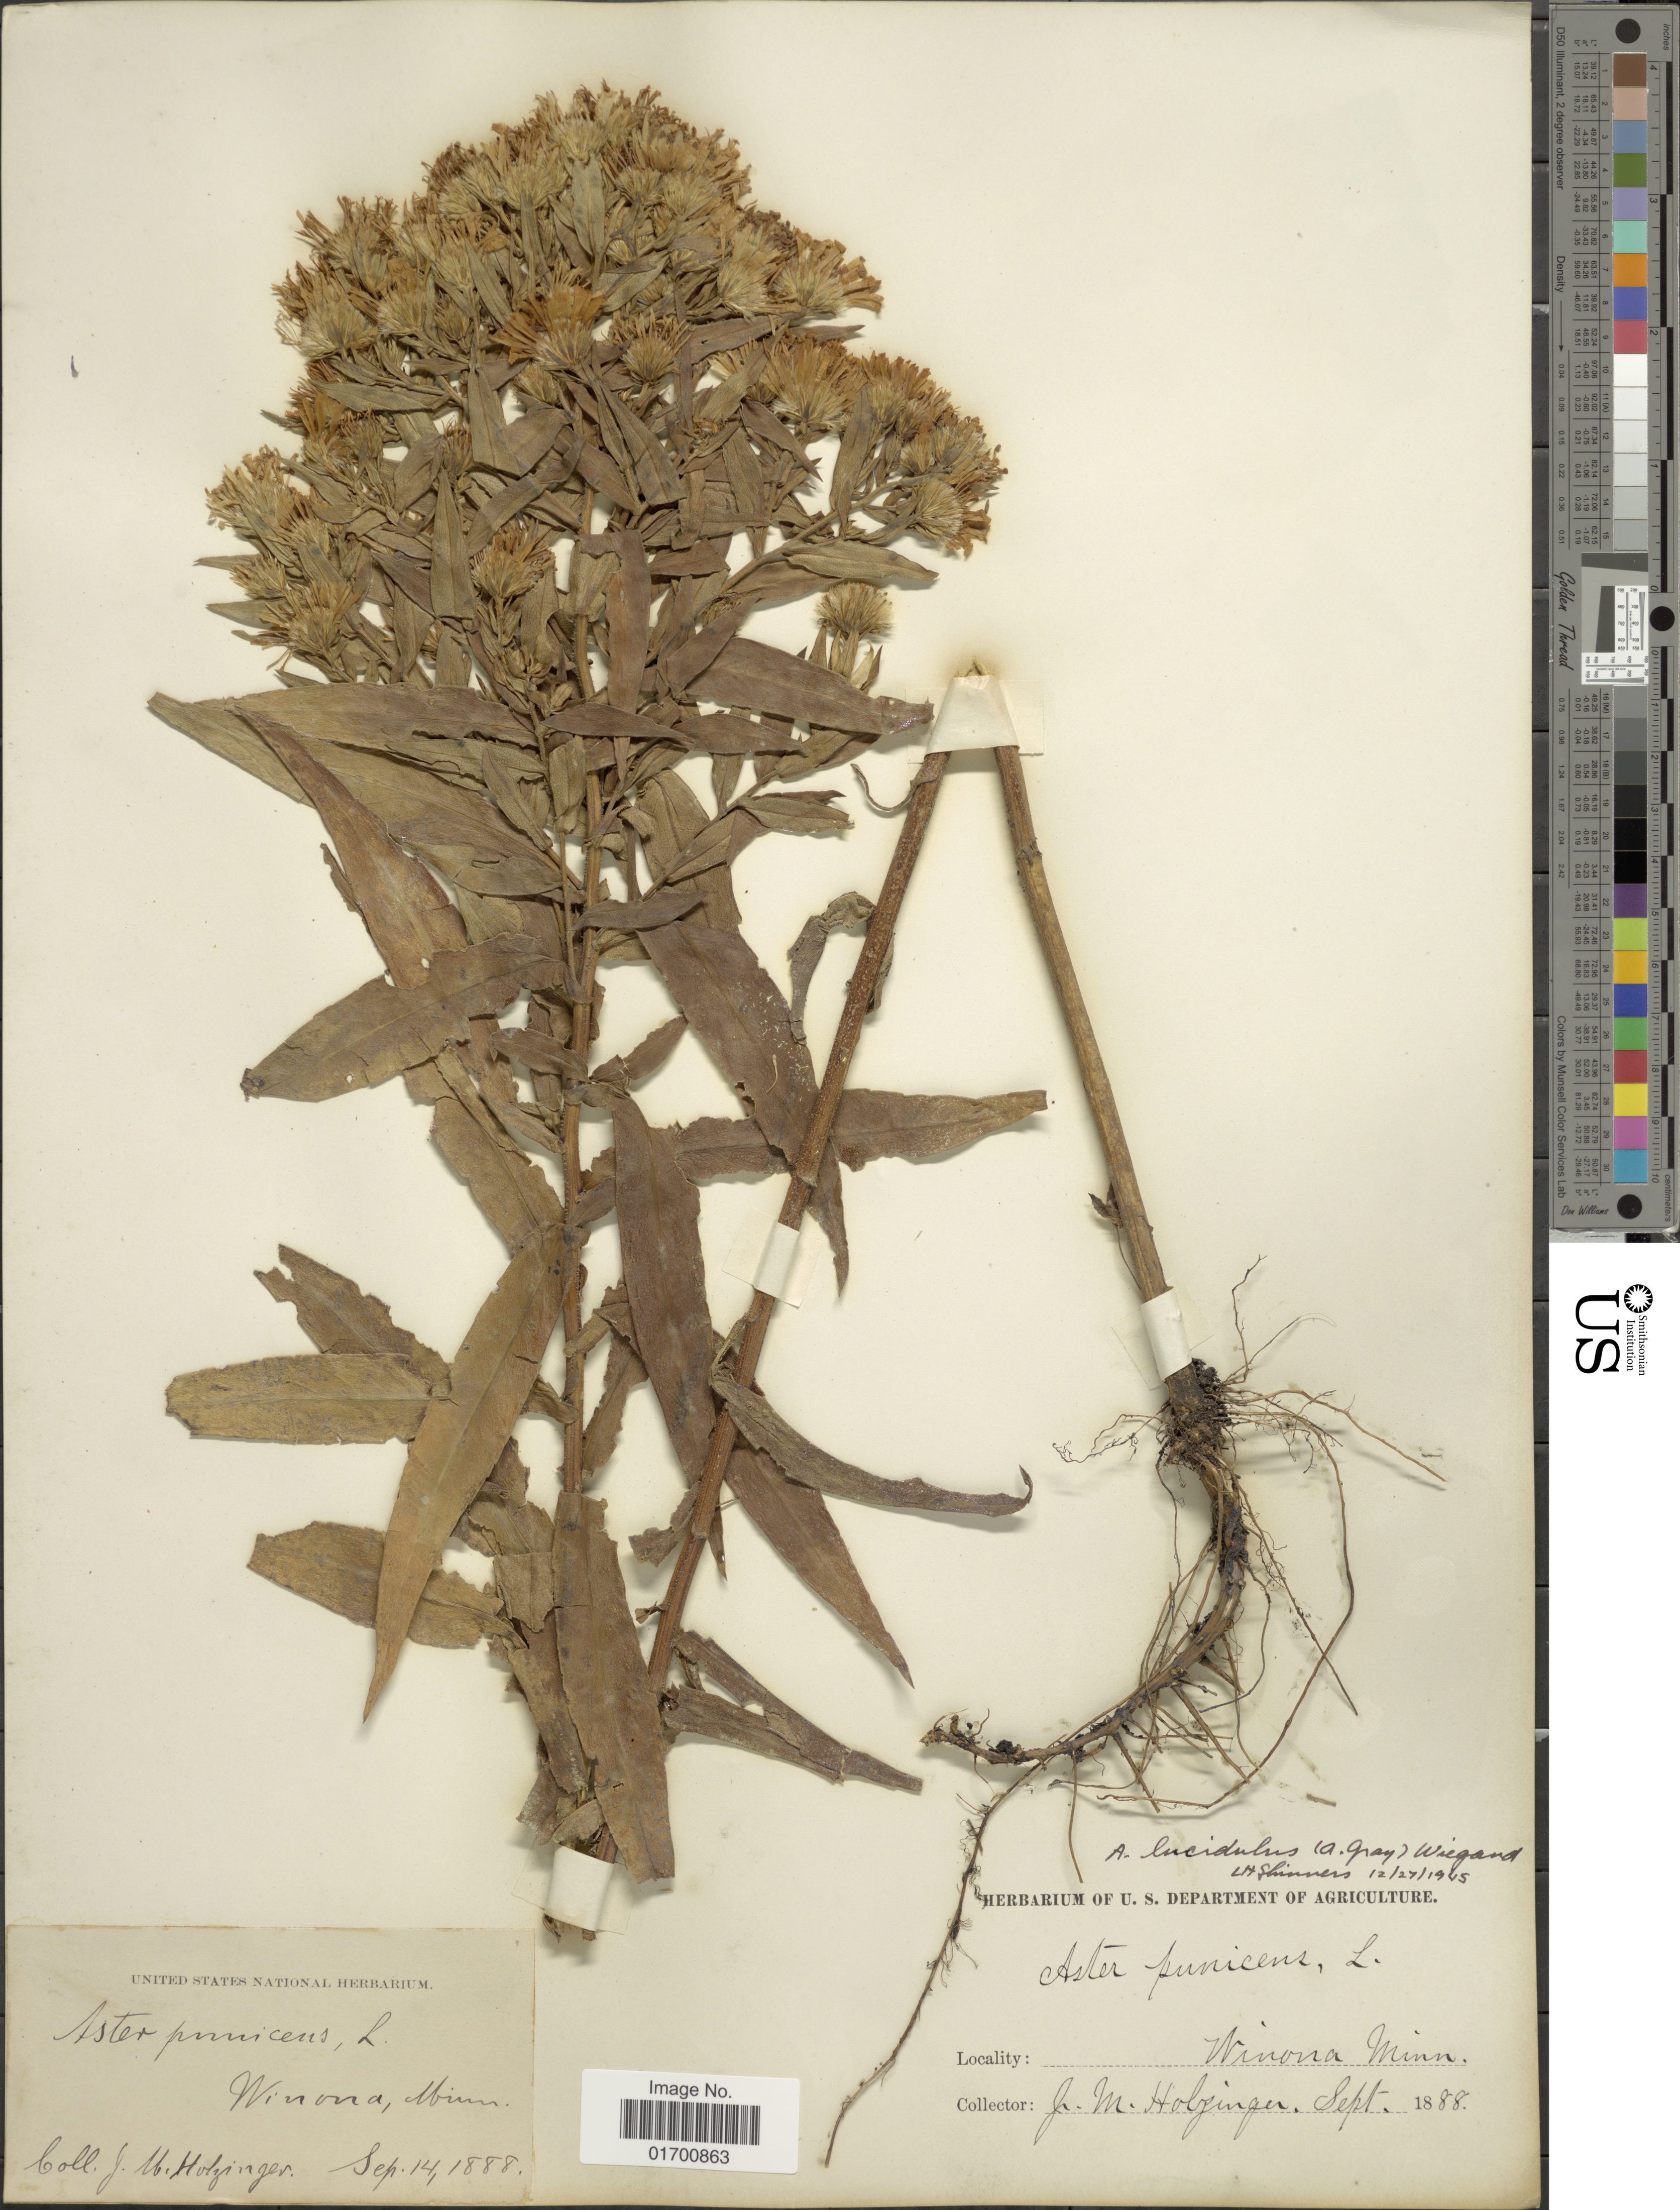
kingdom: Plantae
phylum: Tracheophyta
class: Magnoliopsida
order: Asterales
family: Asteraceae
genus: Symphyotrichum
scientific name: Symphyotrichum firmum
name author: (Nees) G.L. Nesom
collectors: J. M. Holzinger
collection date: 1888-09-14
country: United States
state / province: Minnesota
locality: Winona